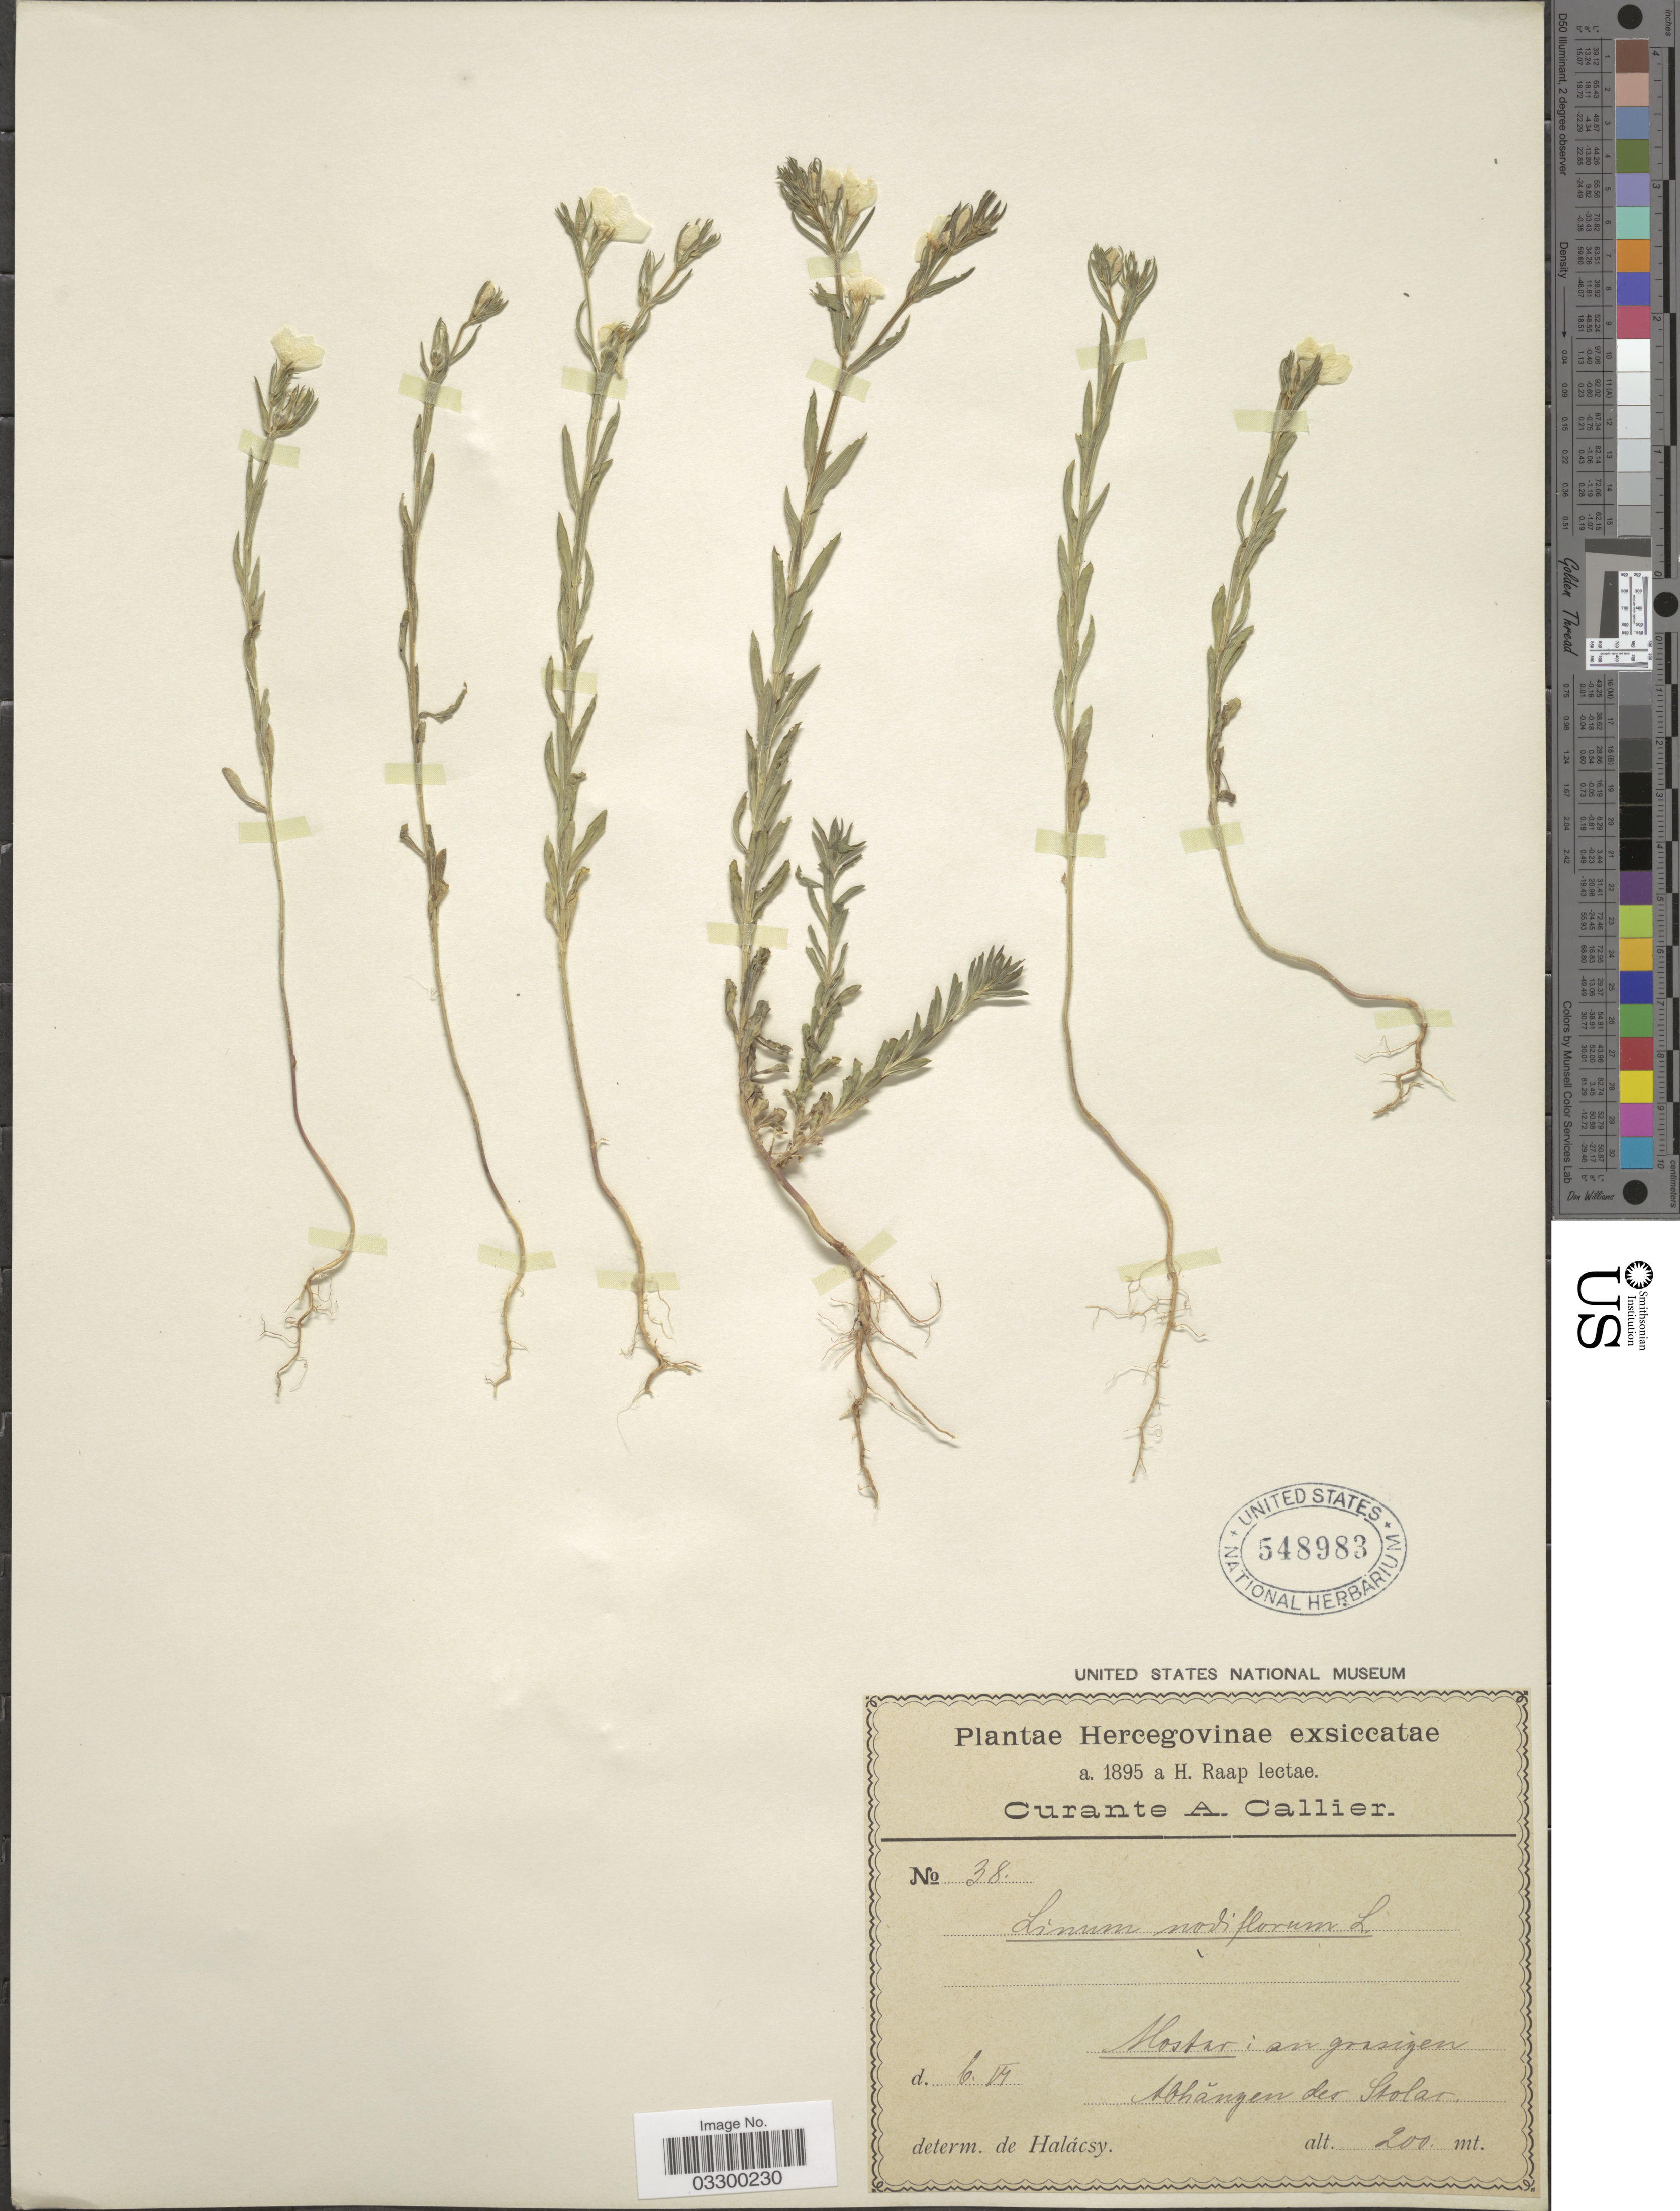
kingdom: Plantae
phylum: Tracheophyta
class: Magnoliopsida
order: Malpighiales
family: Linaceae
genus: Linum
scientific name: Linum nodiflorum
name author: L.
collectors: H. Raap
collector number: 38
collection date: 1895-06-06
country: Bosnia and Herzegovina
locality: Hercegovinae. Mostar: an grasigen Abhăngen des Stolar.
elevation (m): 200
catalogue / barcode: US 548983